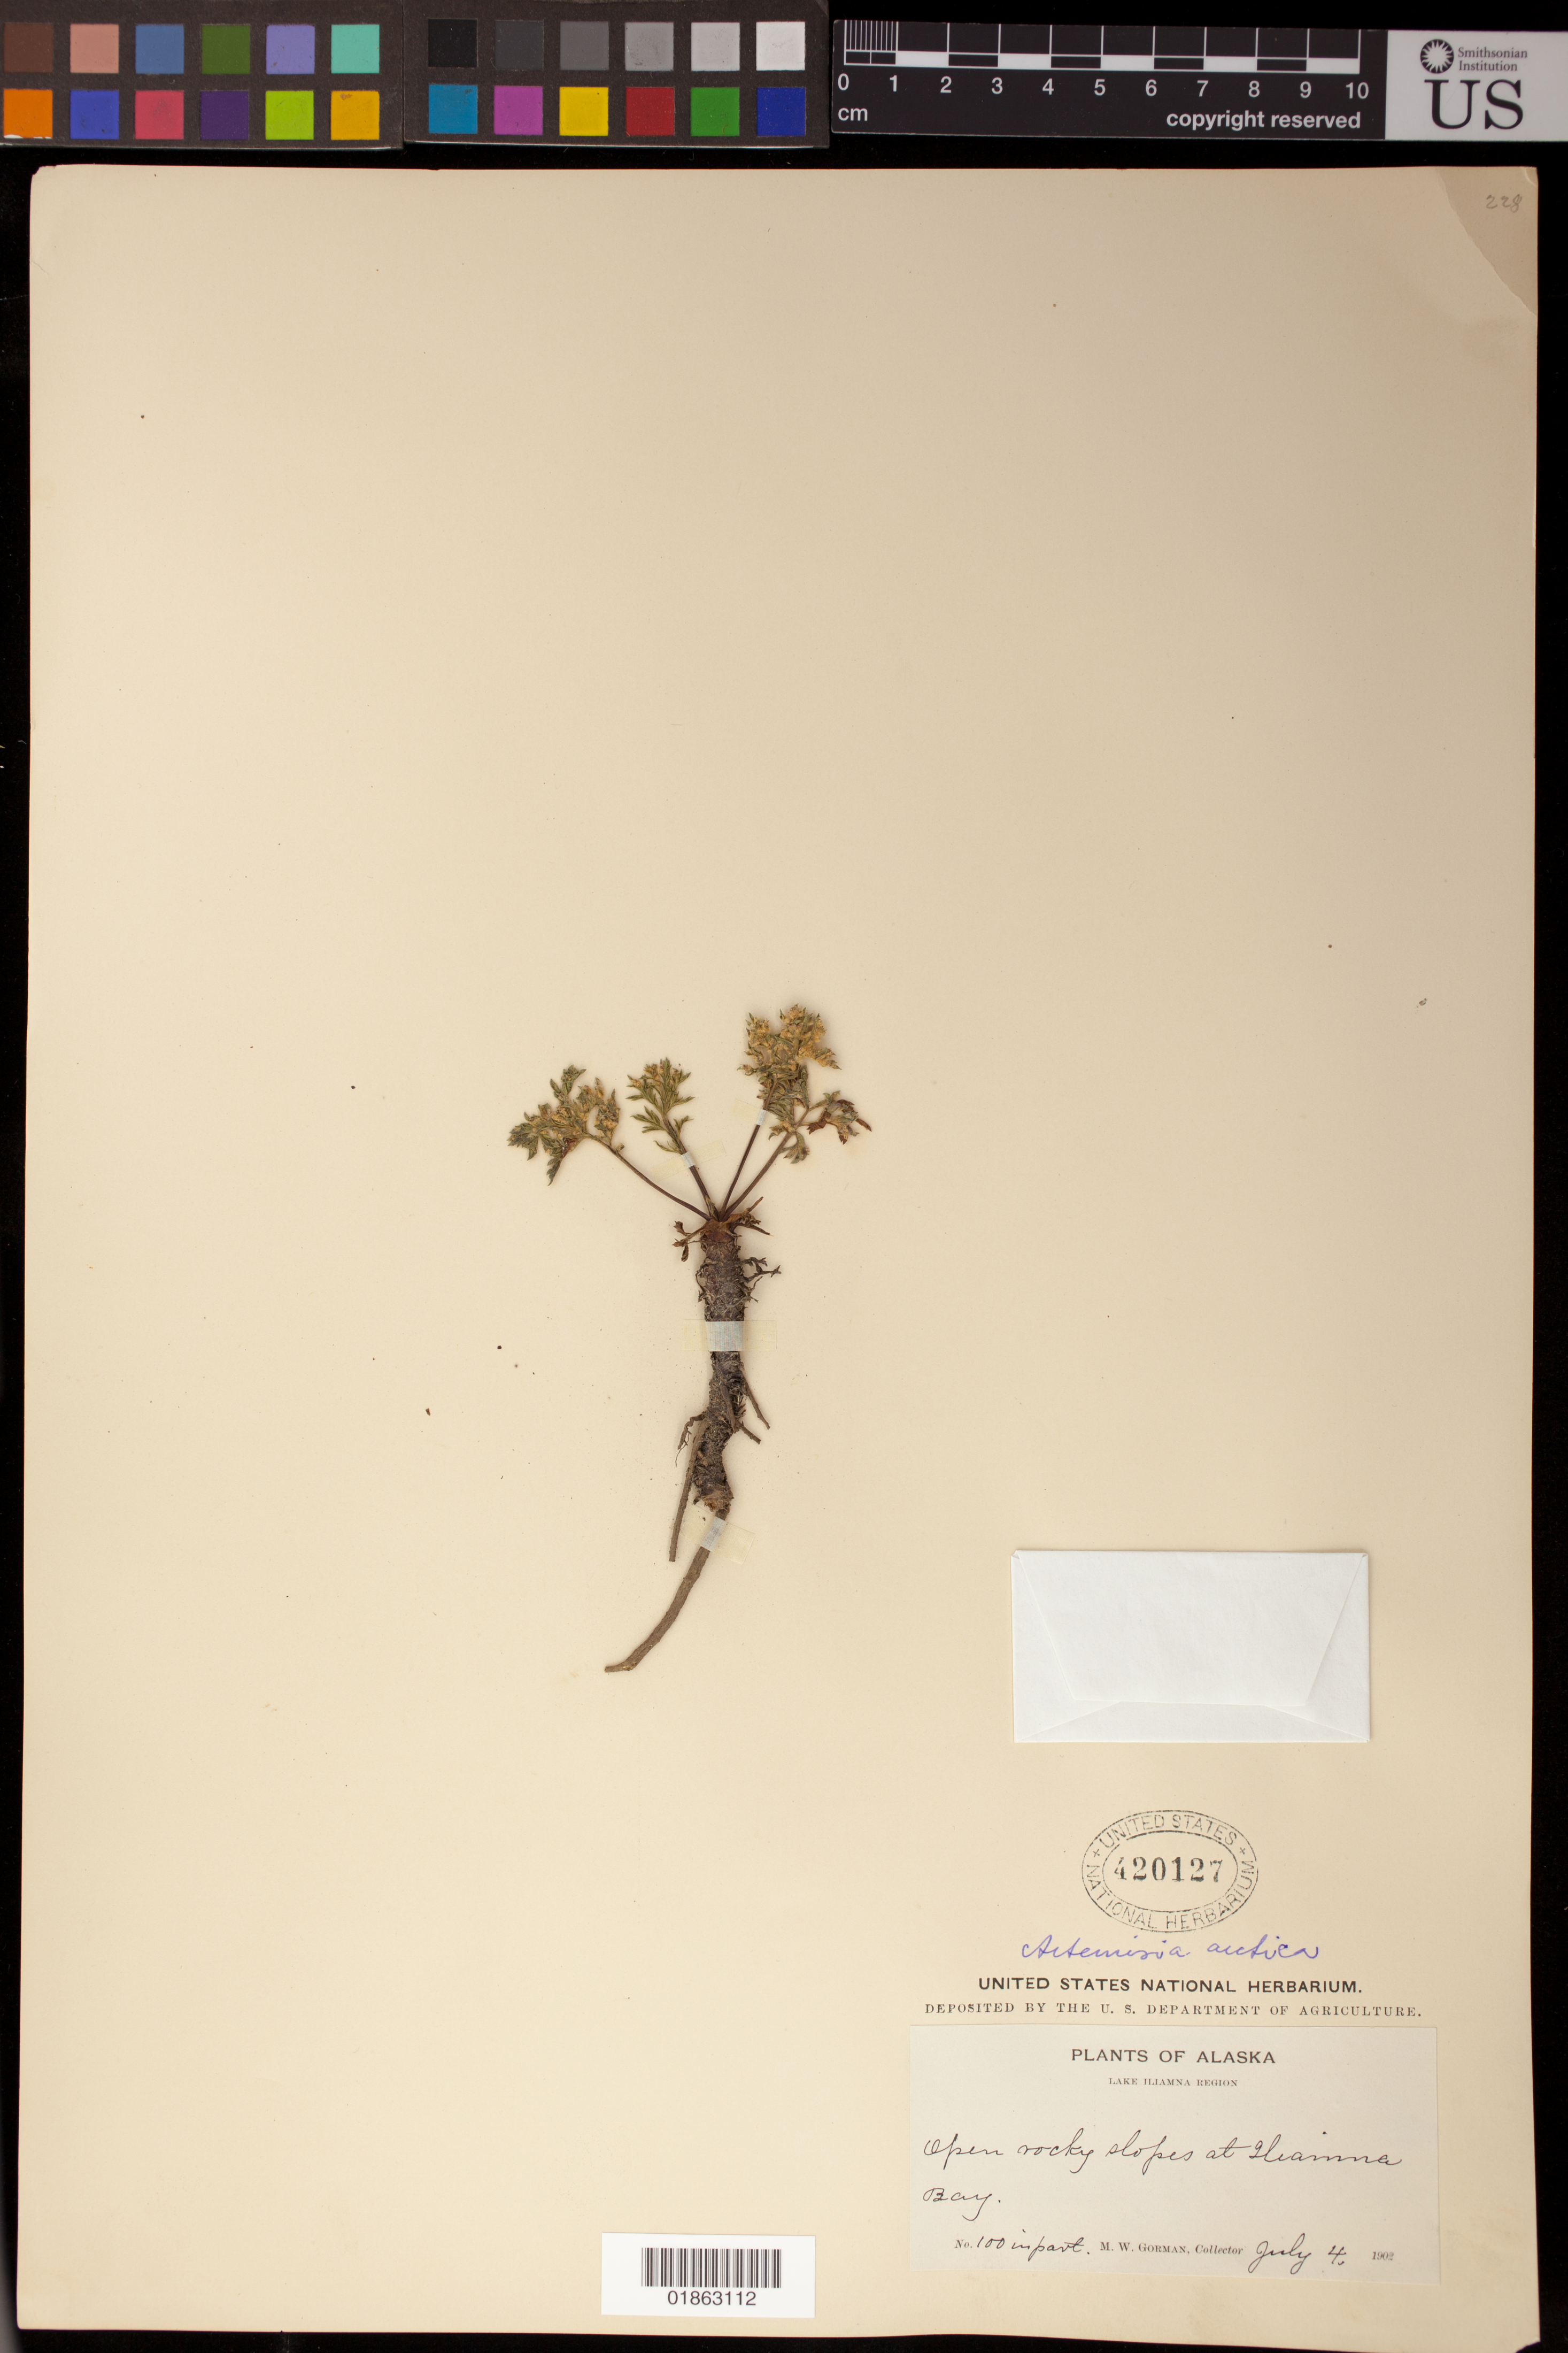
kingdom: Plantae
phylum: Tracheophyta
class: Magnoliopsida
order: Asterales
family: Asteraceae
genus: Artemisia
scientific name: Artemisia arctica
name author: Less.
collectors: M. W. Gorman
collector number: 100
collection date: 1902-07-04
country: United States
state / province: Alaska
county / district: Lake and Peninsula Borough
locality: Lake Iliamna Region. Open, rocky slopes at Iliamna Bay.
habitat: Open rocky slopes.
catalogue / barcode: US 420127